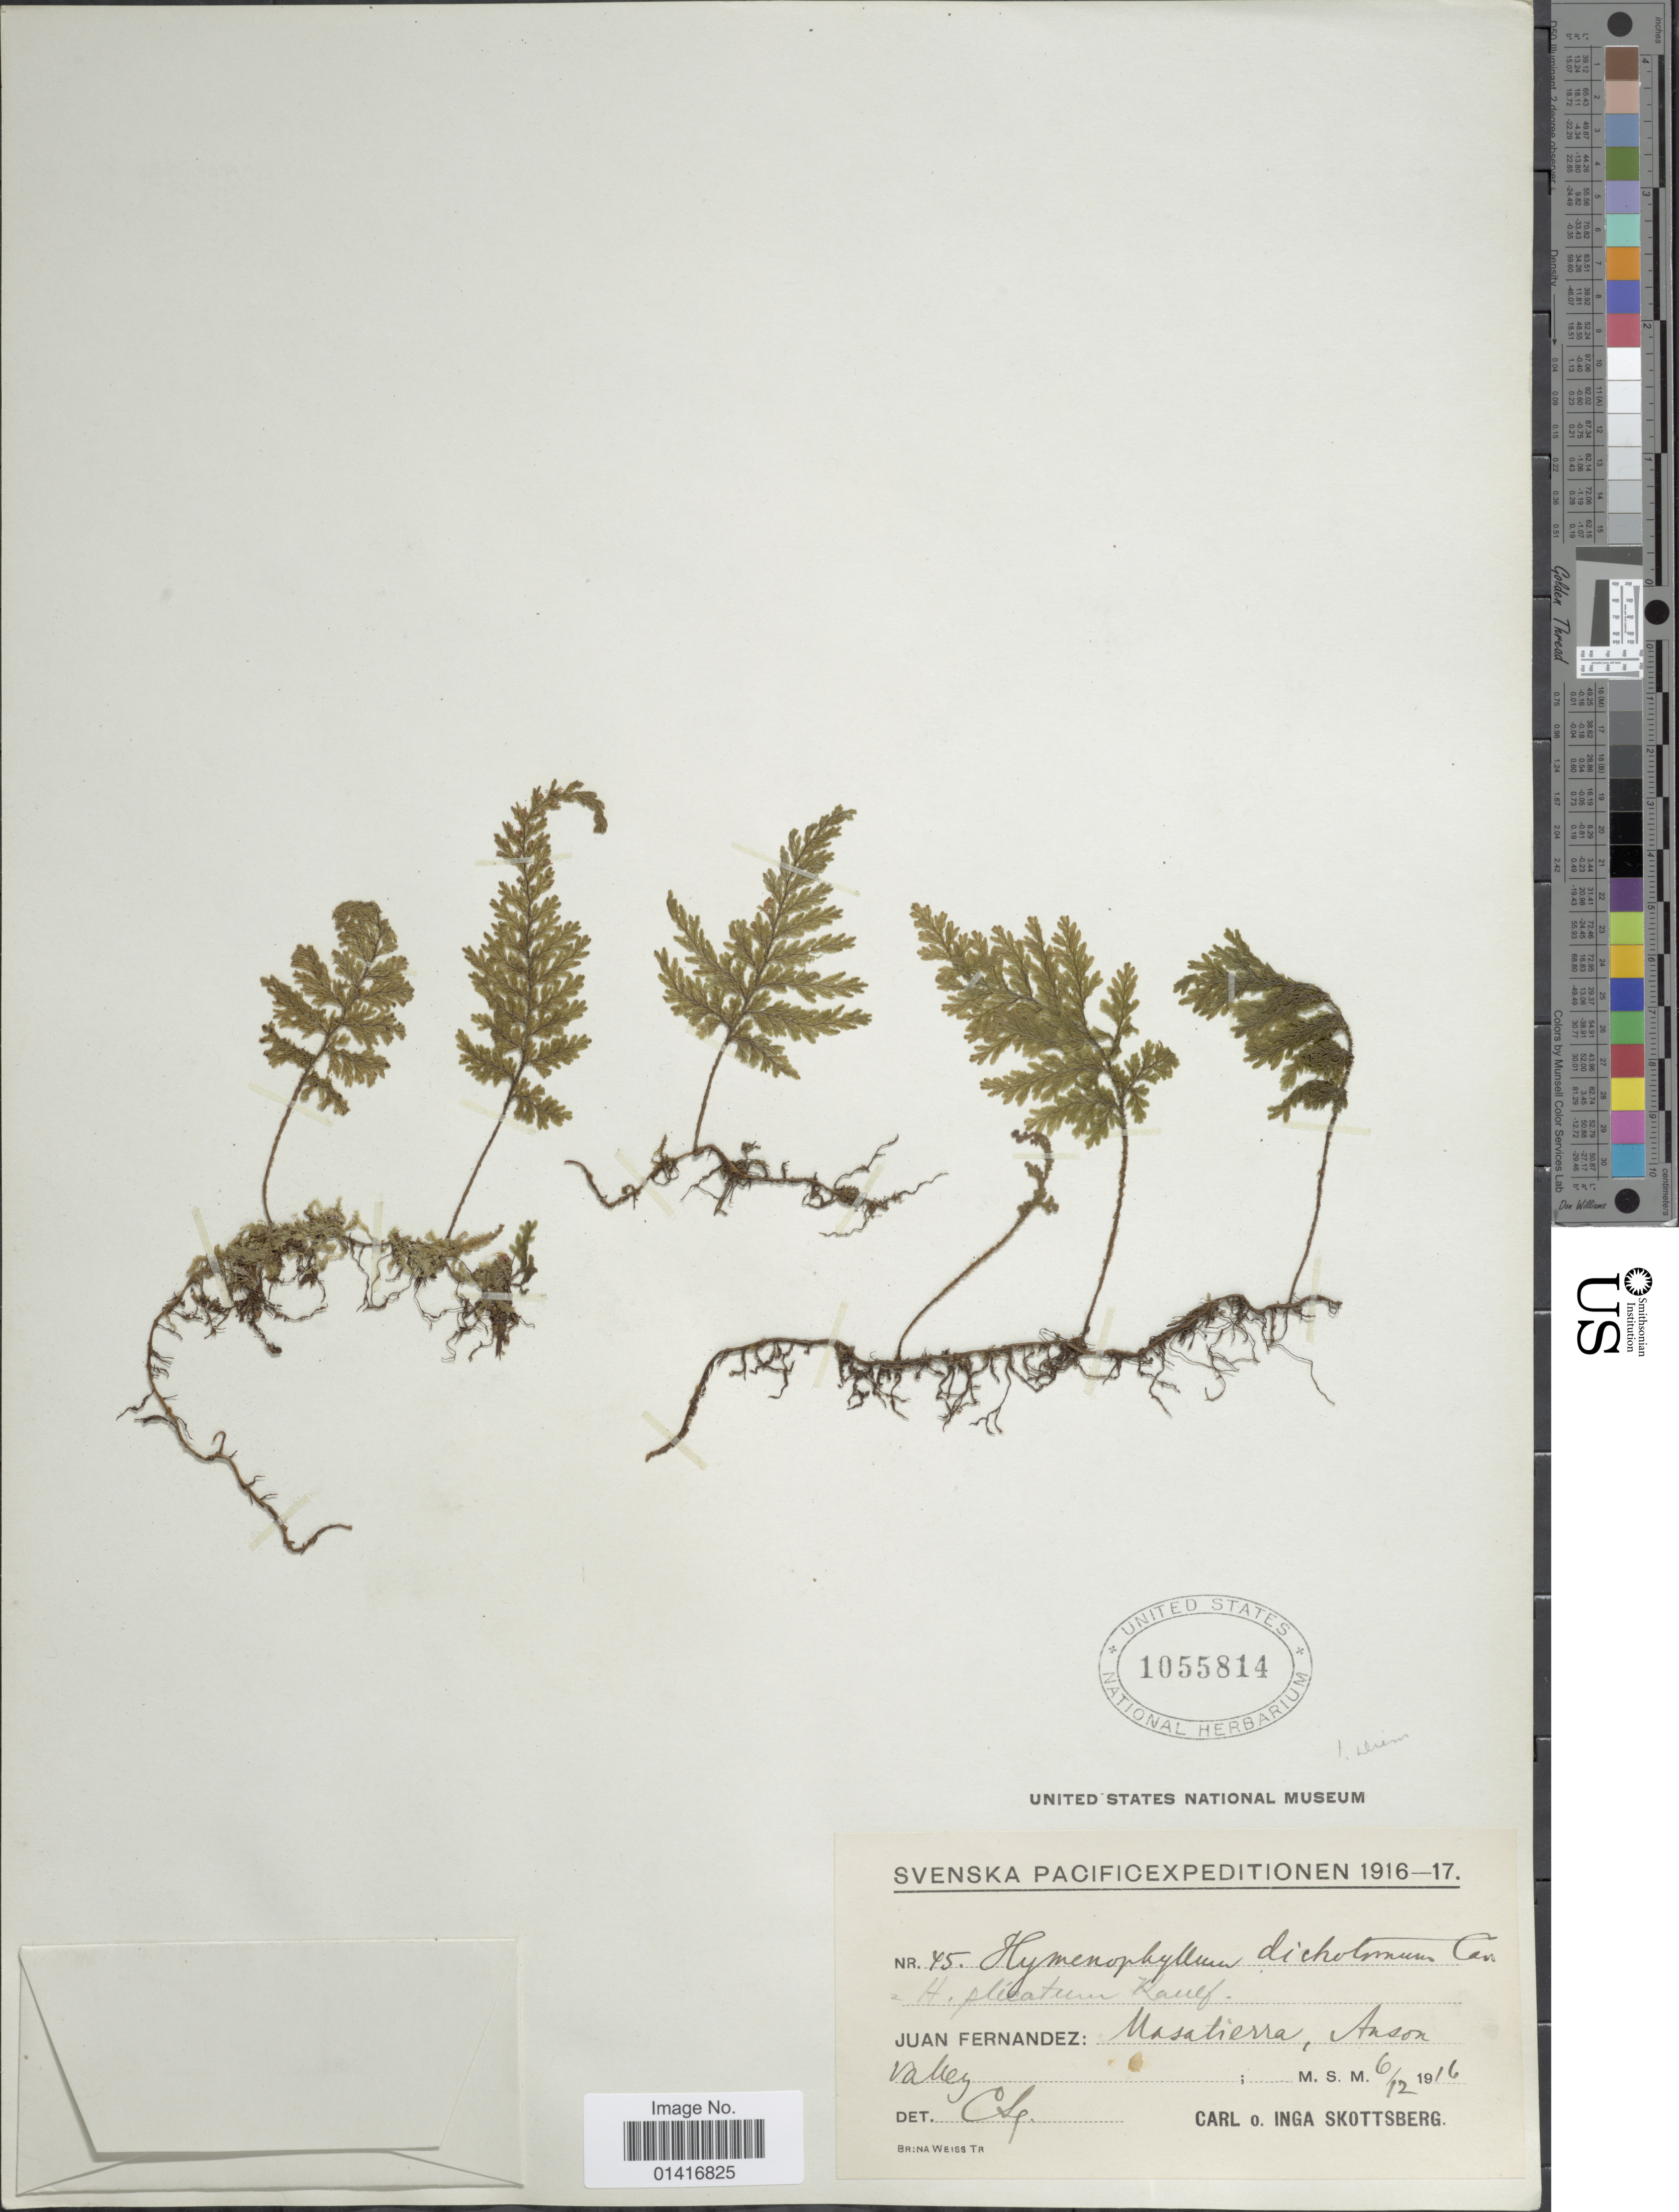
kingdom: Plantae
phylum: Tracheophyta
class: Polypodiopsida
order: Hymenophyllales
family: Hymenophyllaceae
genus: Hymenophyllum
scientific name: Hymenophyllum plicatum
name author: Kaulf.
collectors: C. Skottsberg & I. Skottsberg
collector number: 45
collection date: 1916-12-06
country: Chile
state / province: Valparaíso (V)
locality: Juan Fernandez: Masatierra, Anson Valley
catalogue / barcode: US 1055814